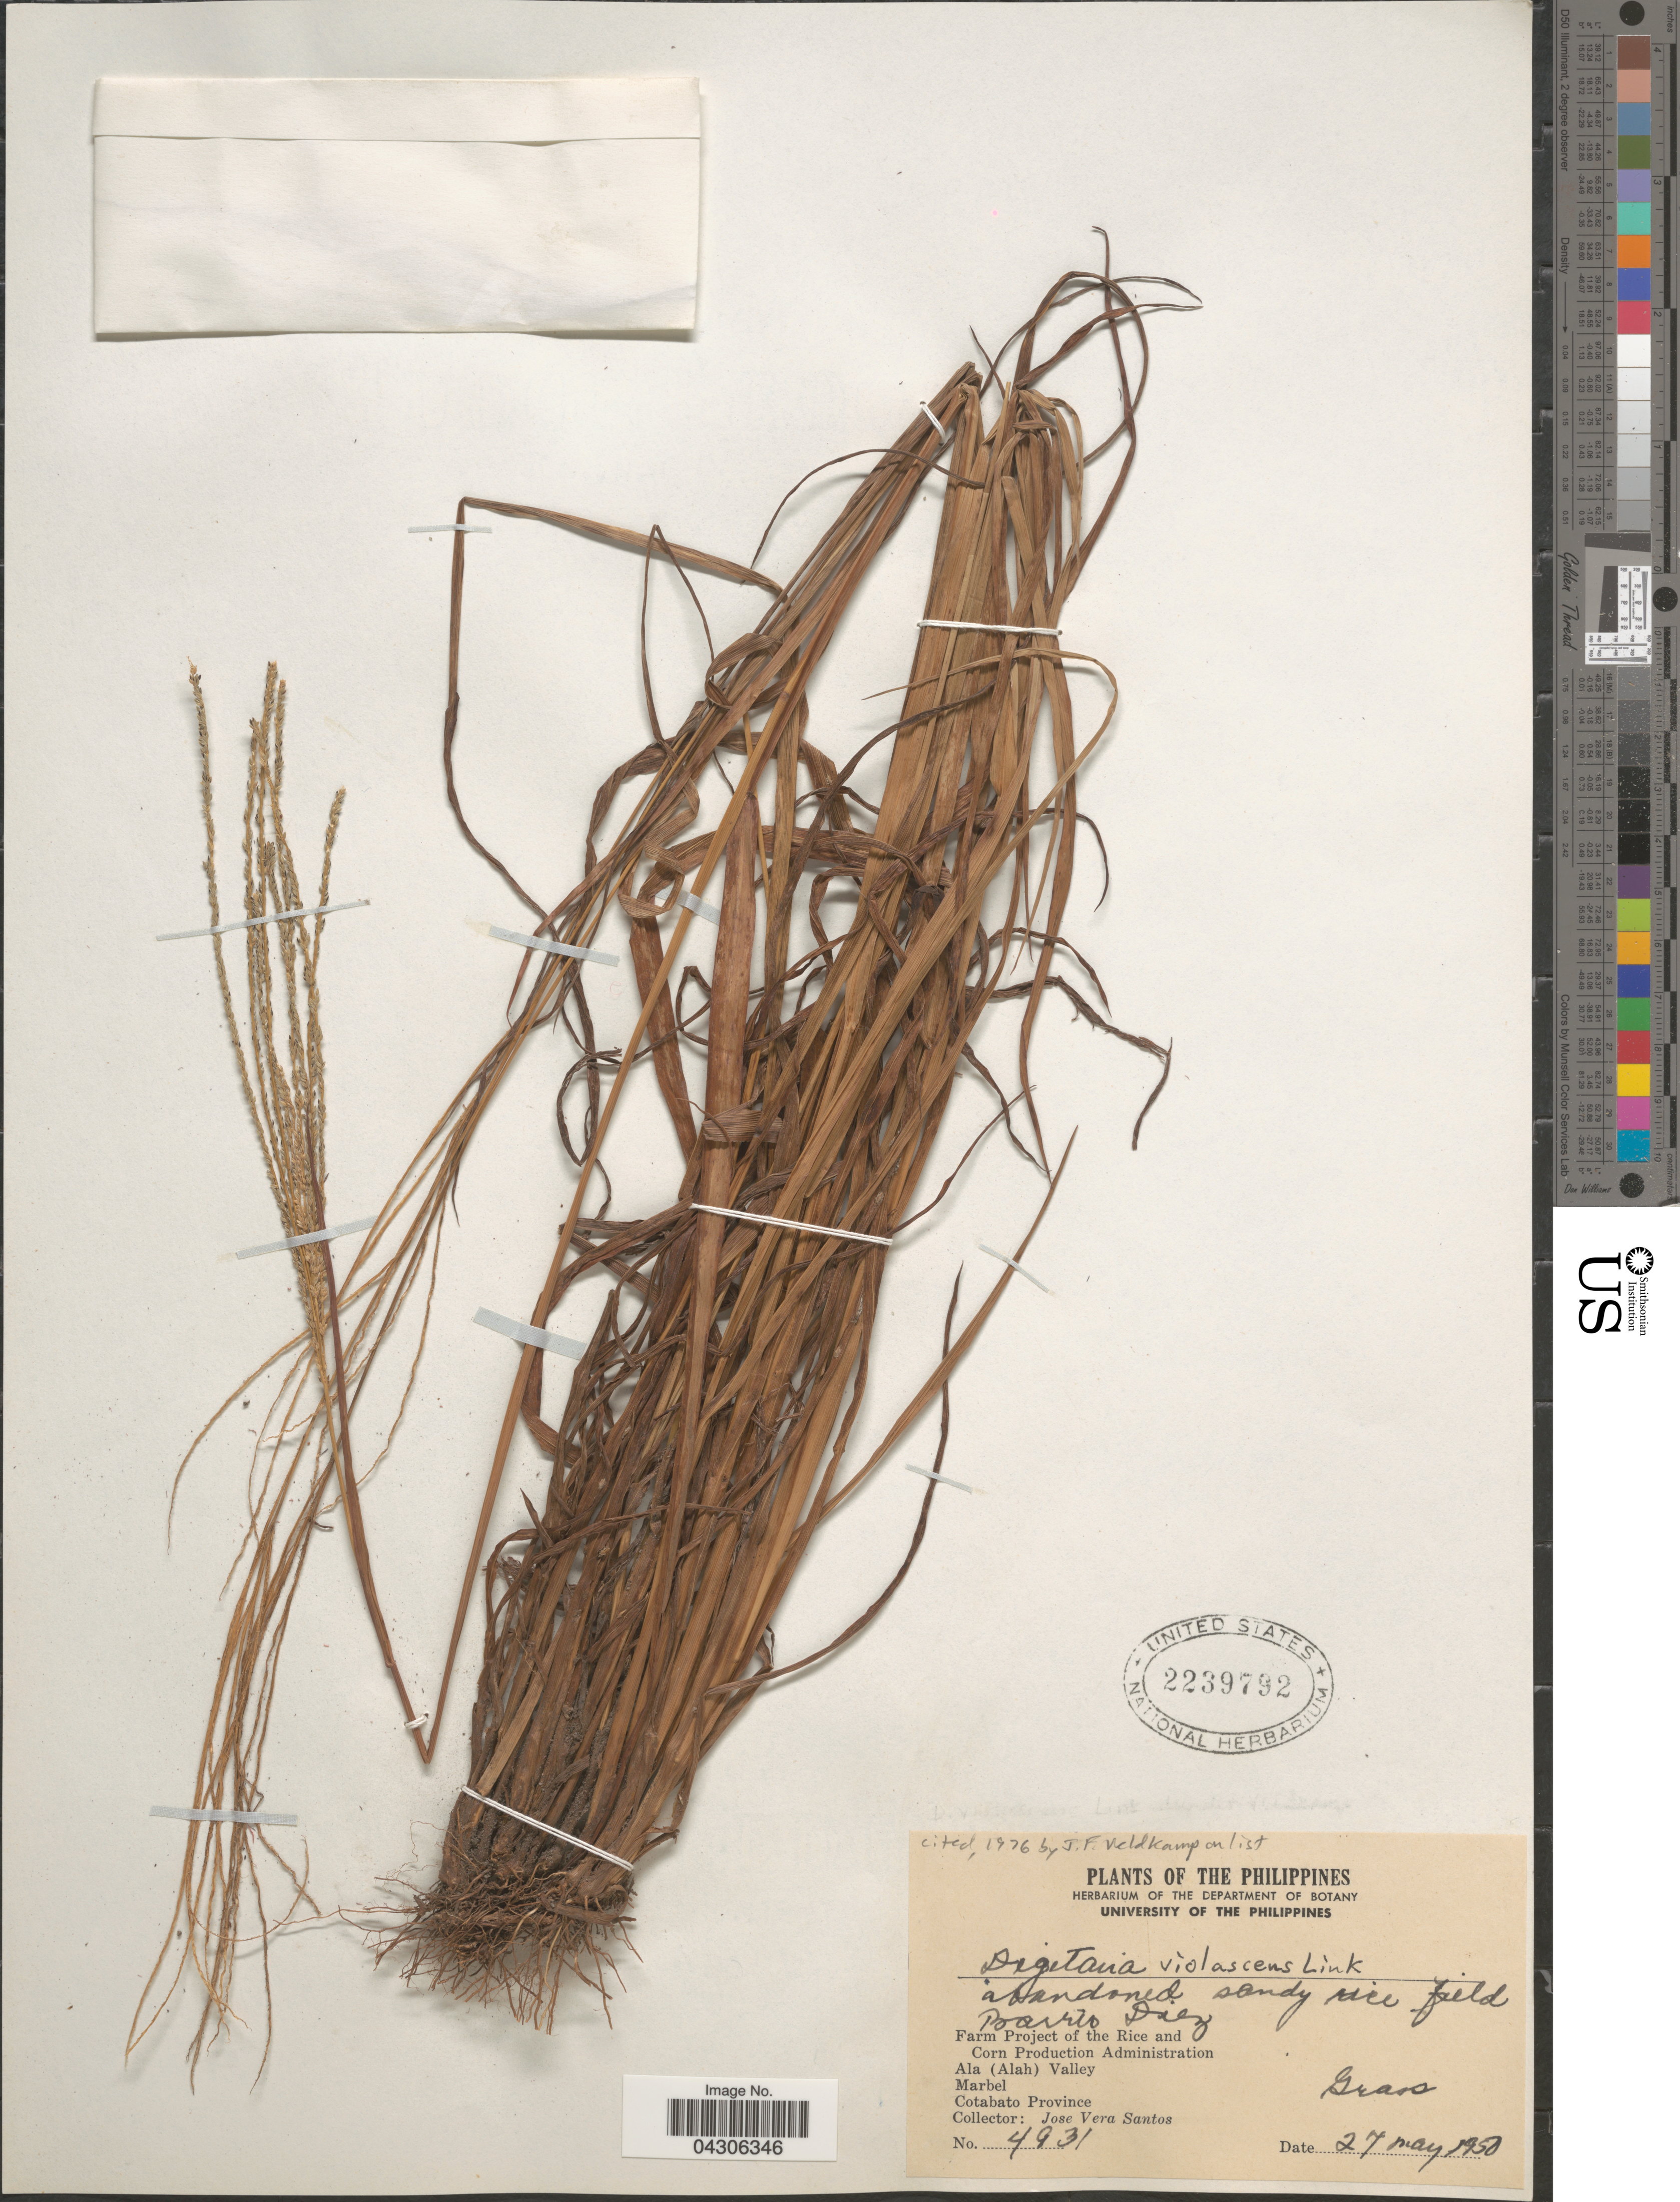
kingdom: Plantae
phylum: Tracheophyta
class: Liliopsida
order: Poales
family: Poaceae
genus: Digitaria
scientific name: Digitaria violascens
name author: Link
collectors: J. Vera Santos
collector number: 4931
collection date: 1950-05-27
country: Philippines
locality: Abandoned sandy rice field. Barrio Diez. Farm Project of the Rice and Corn Production Administration. Ala (Alah) Valley. Marbel. Cotabato Province.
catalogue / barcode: US 2239792